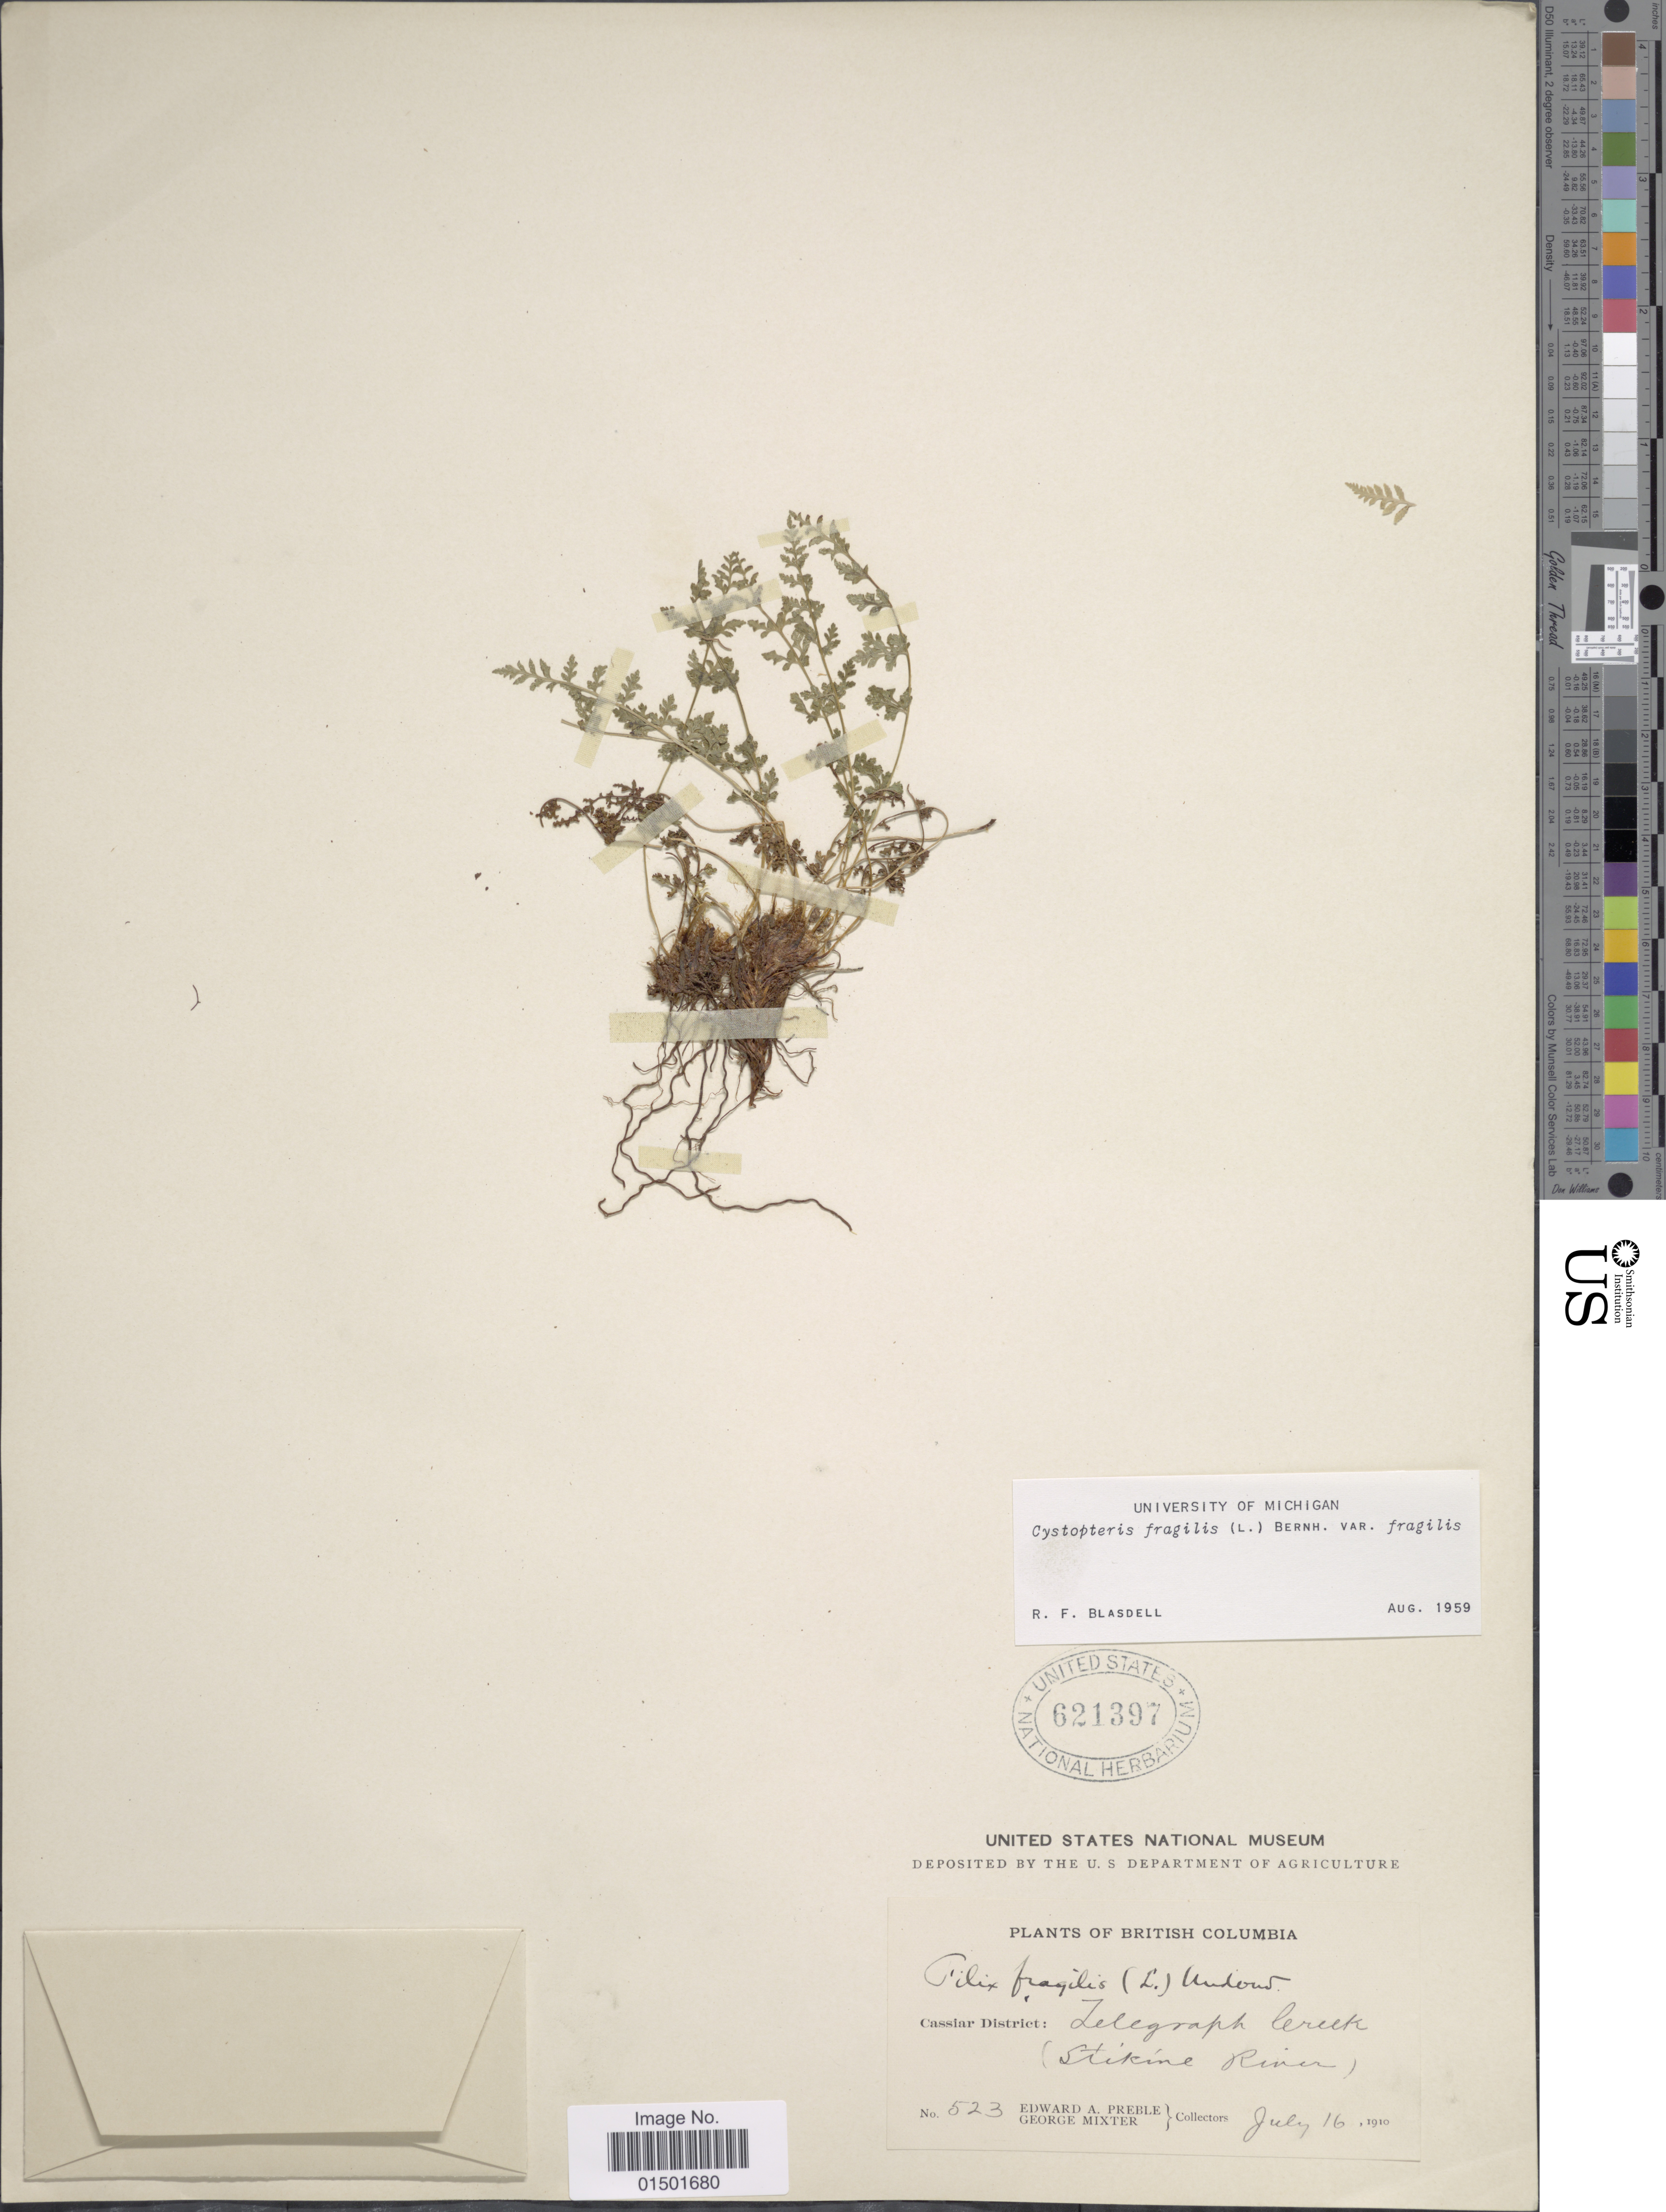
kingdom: Plantae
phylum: Tracheophyta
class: Polypodiopsida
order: Polypodiales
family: Cystopteridaceae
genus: Cystopteris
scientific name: Cystopteris fragilis var. fragilis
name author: (L.) Bernh.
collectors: E. Preble & G. Mixter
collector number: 523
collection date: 1910-07-16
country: Canada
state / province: British Columbia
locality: Cassiar District: Telegraph Creek (Stikine River)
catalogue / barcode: US 621397